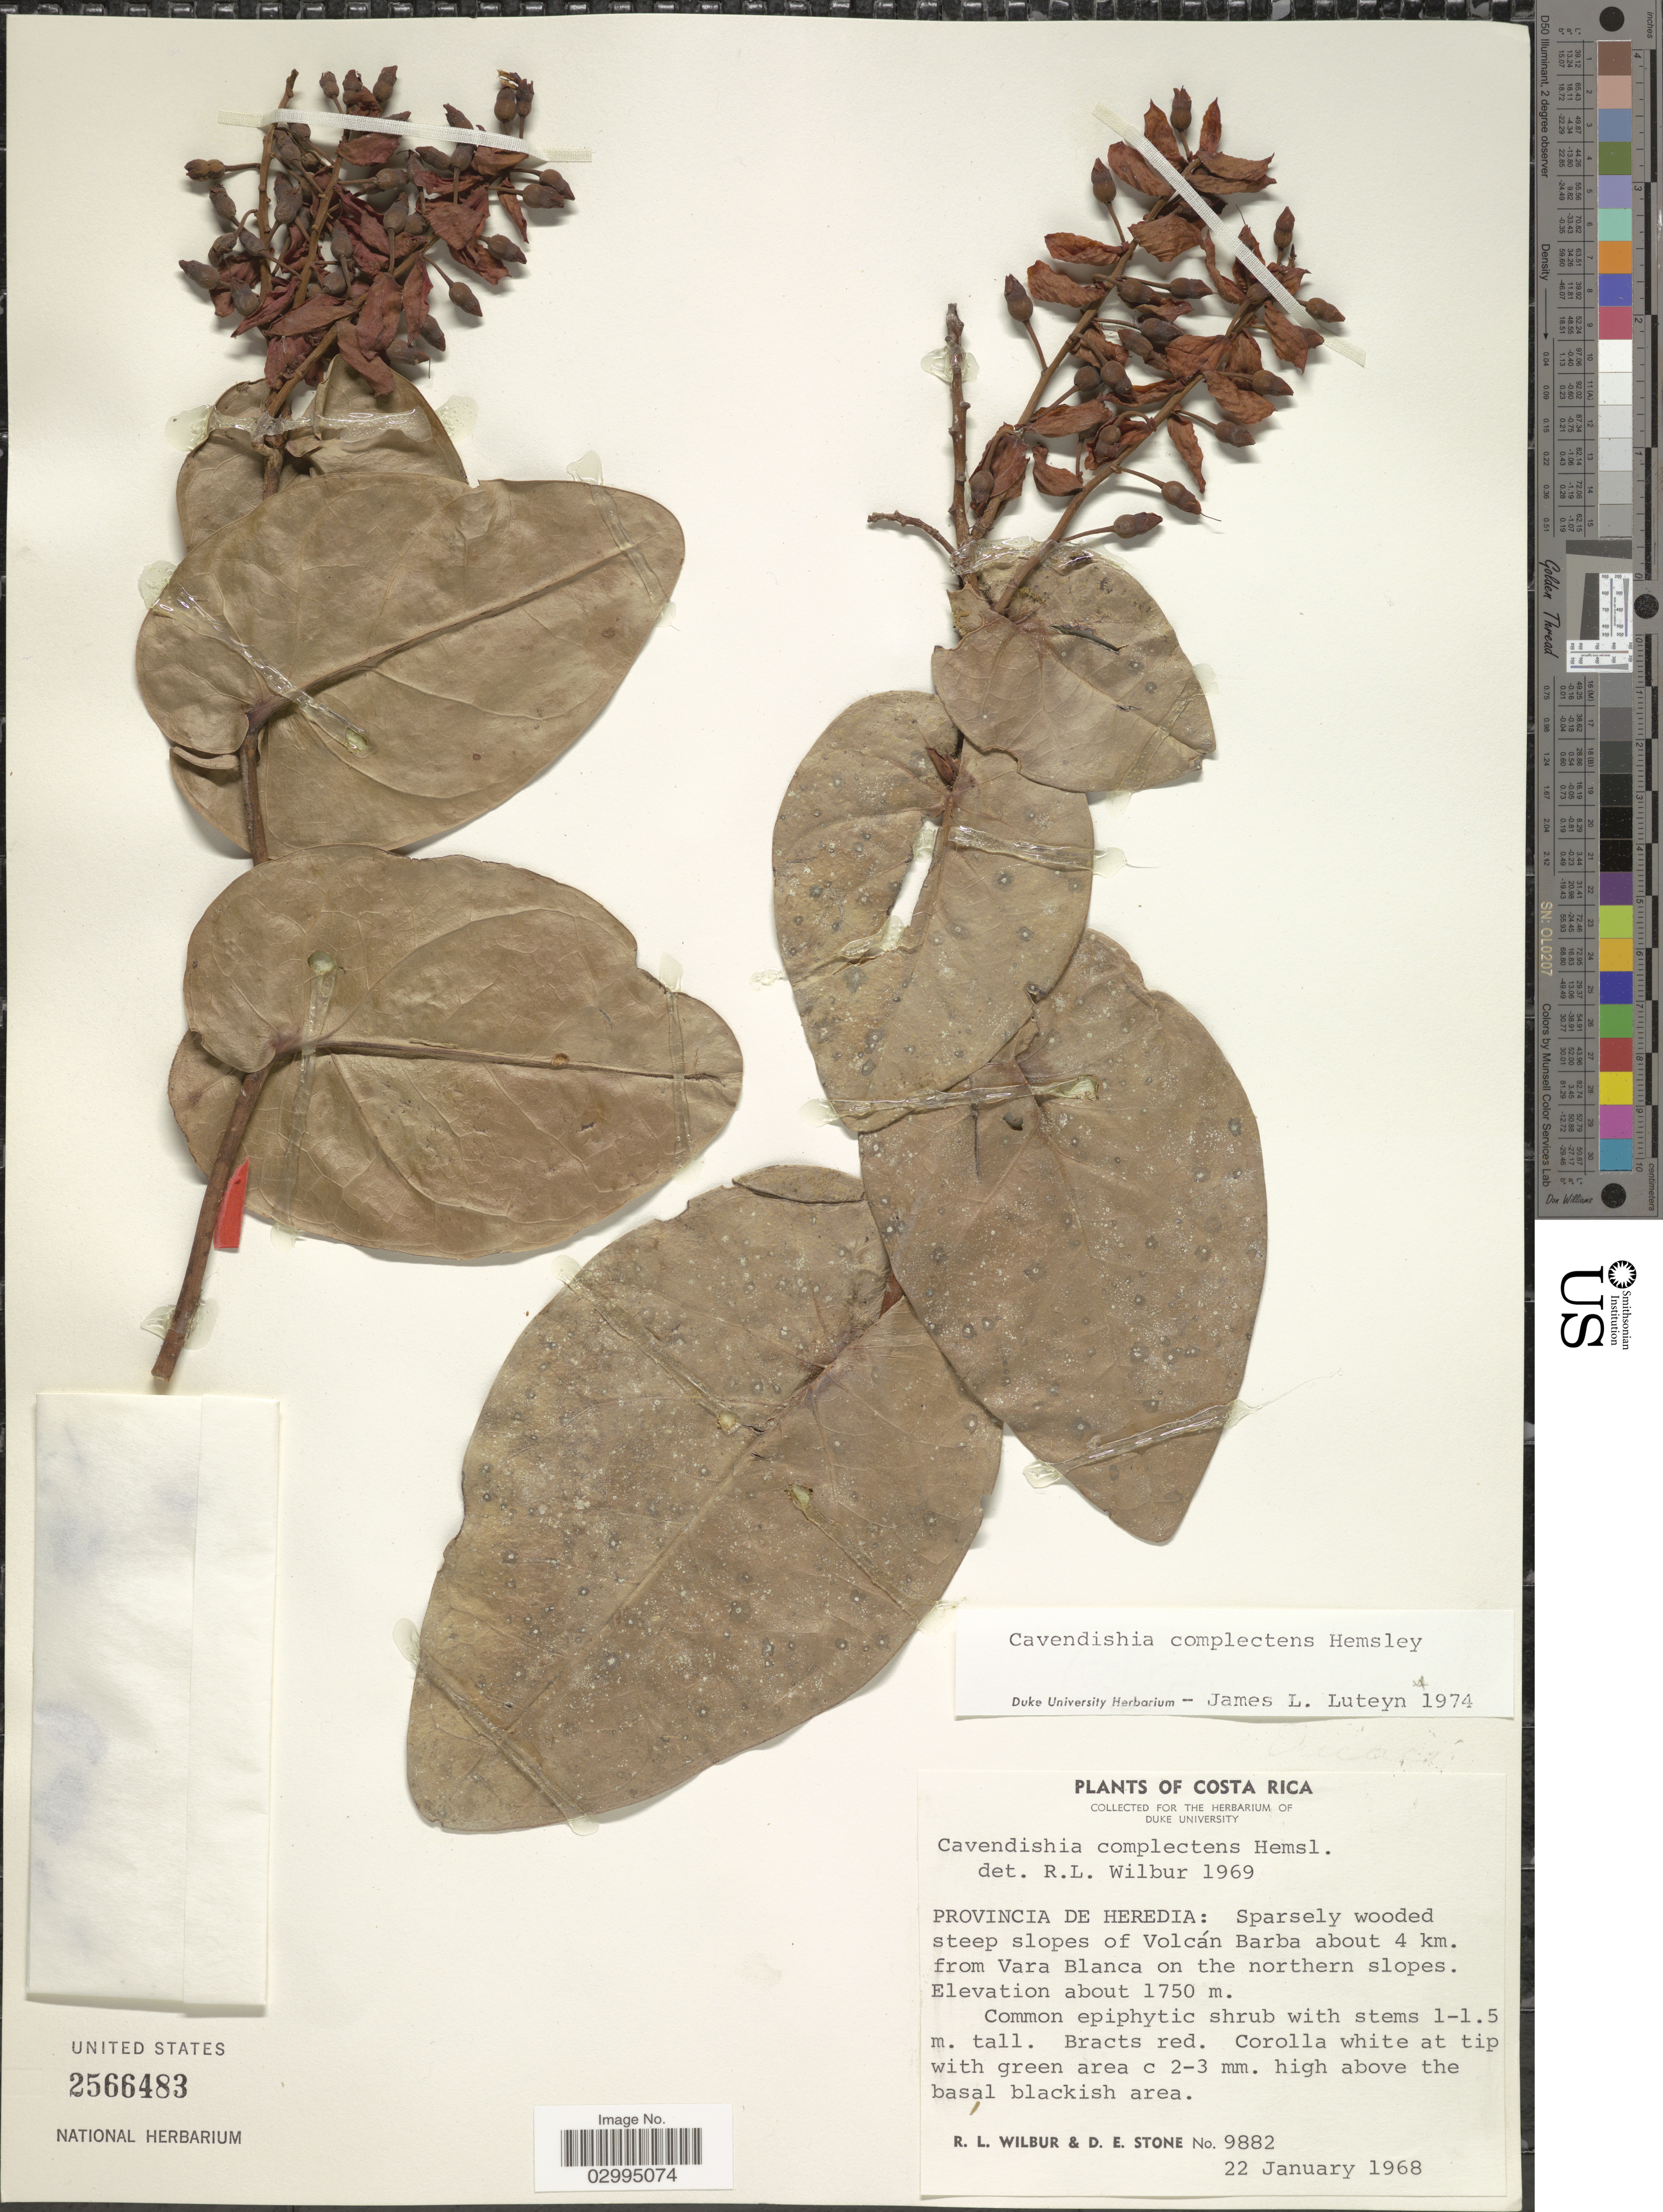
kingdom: Plantae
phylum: Tracheophyta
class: Magnoliopsida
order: Ericales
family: Ericaceae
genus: Cavendishia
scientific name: Cavendishia complectens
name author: Hemsl.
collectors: R. L. Wilbur & D. E. Stone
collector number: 9882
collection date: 1968-01-22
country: Costa Rica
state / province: Heredia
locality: Provincia de Heredia: Sparsely wooded steep slopes of Volcán Barba about 4 km. from Vara Blanca on the northern slopes.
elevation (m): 1750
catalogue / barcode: US 2566483